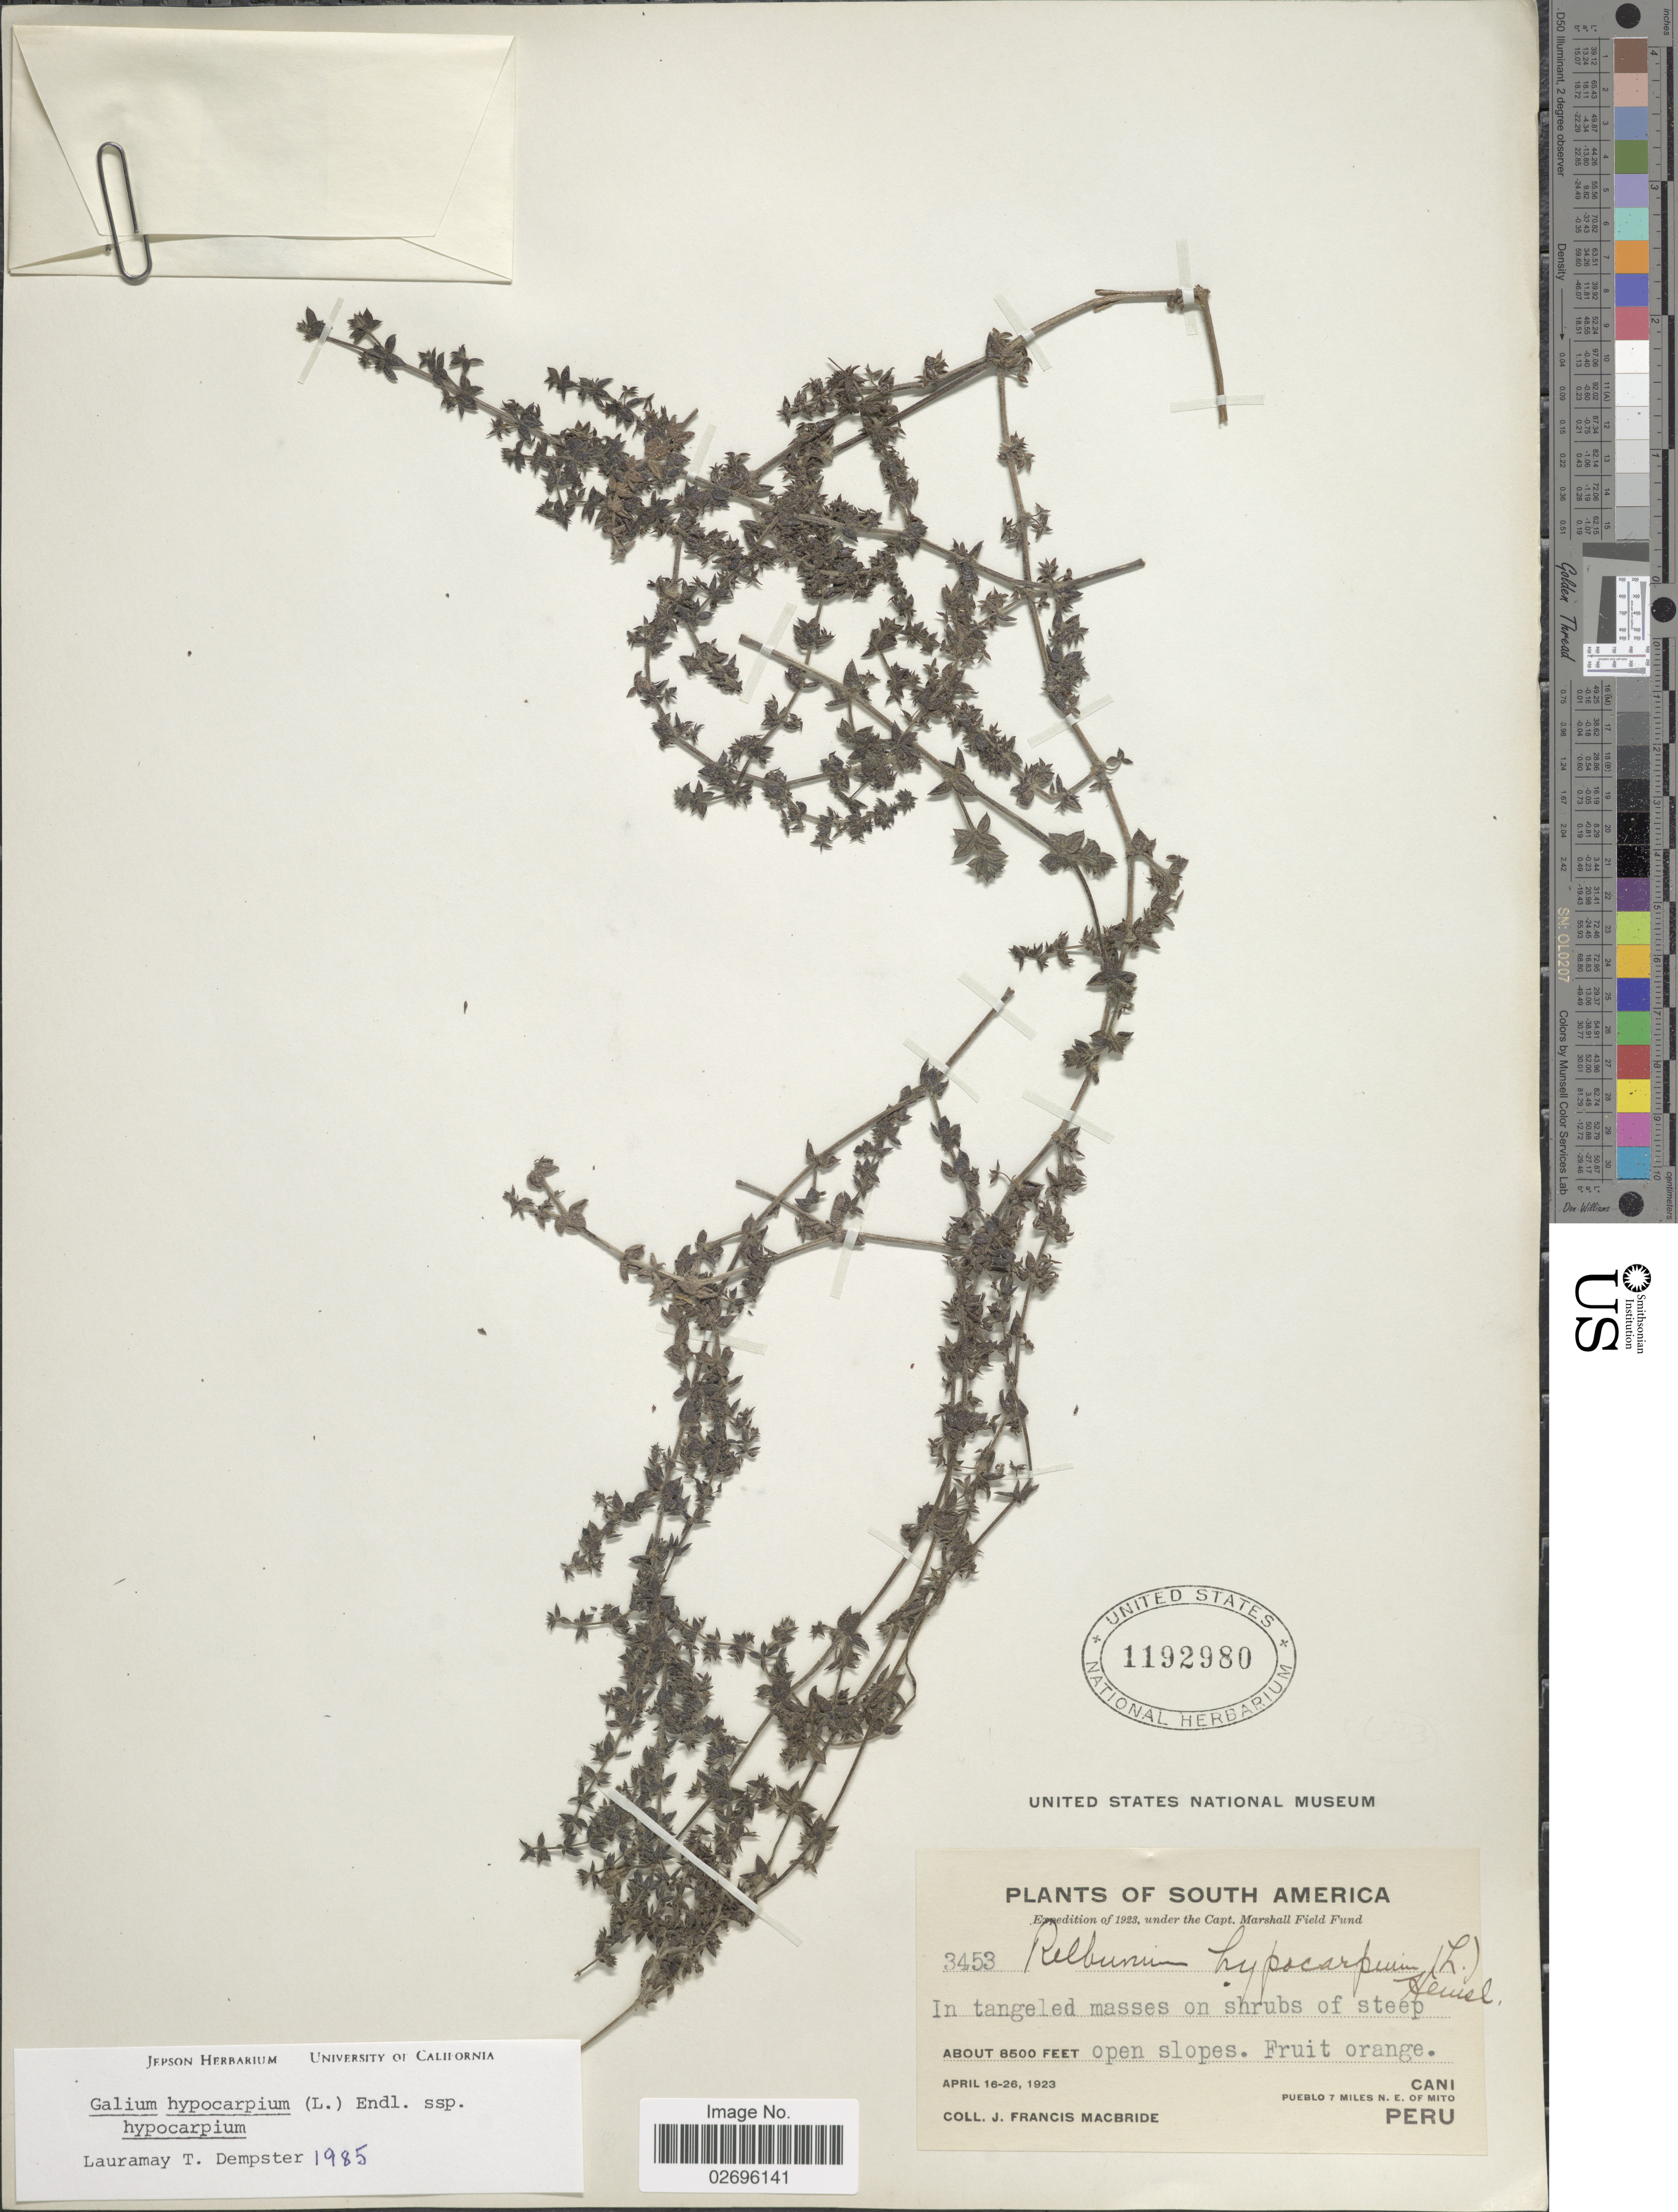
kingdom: Plantae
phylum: Tracheophyta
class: Magnoliopsida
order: Gentianales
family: Rubiaceae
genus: Galium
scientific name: Galium hypocarpium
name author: (L.) Endl. ex Griseb.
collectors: J. F. Macbride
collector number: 3453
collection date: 1923-04-16/1923-04-26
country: Peru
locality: Cani. Pueblo 7 miles n.e. of Mito.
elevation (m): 2591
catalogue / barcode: US 1192980